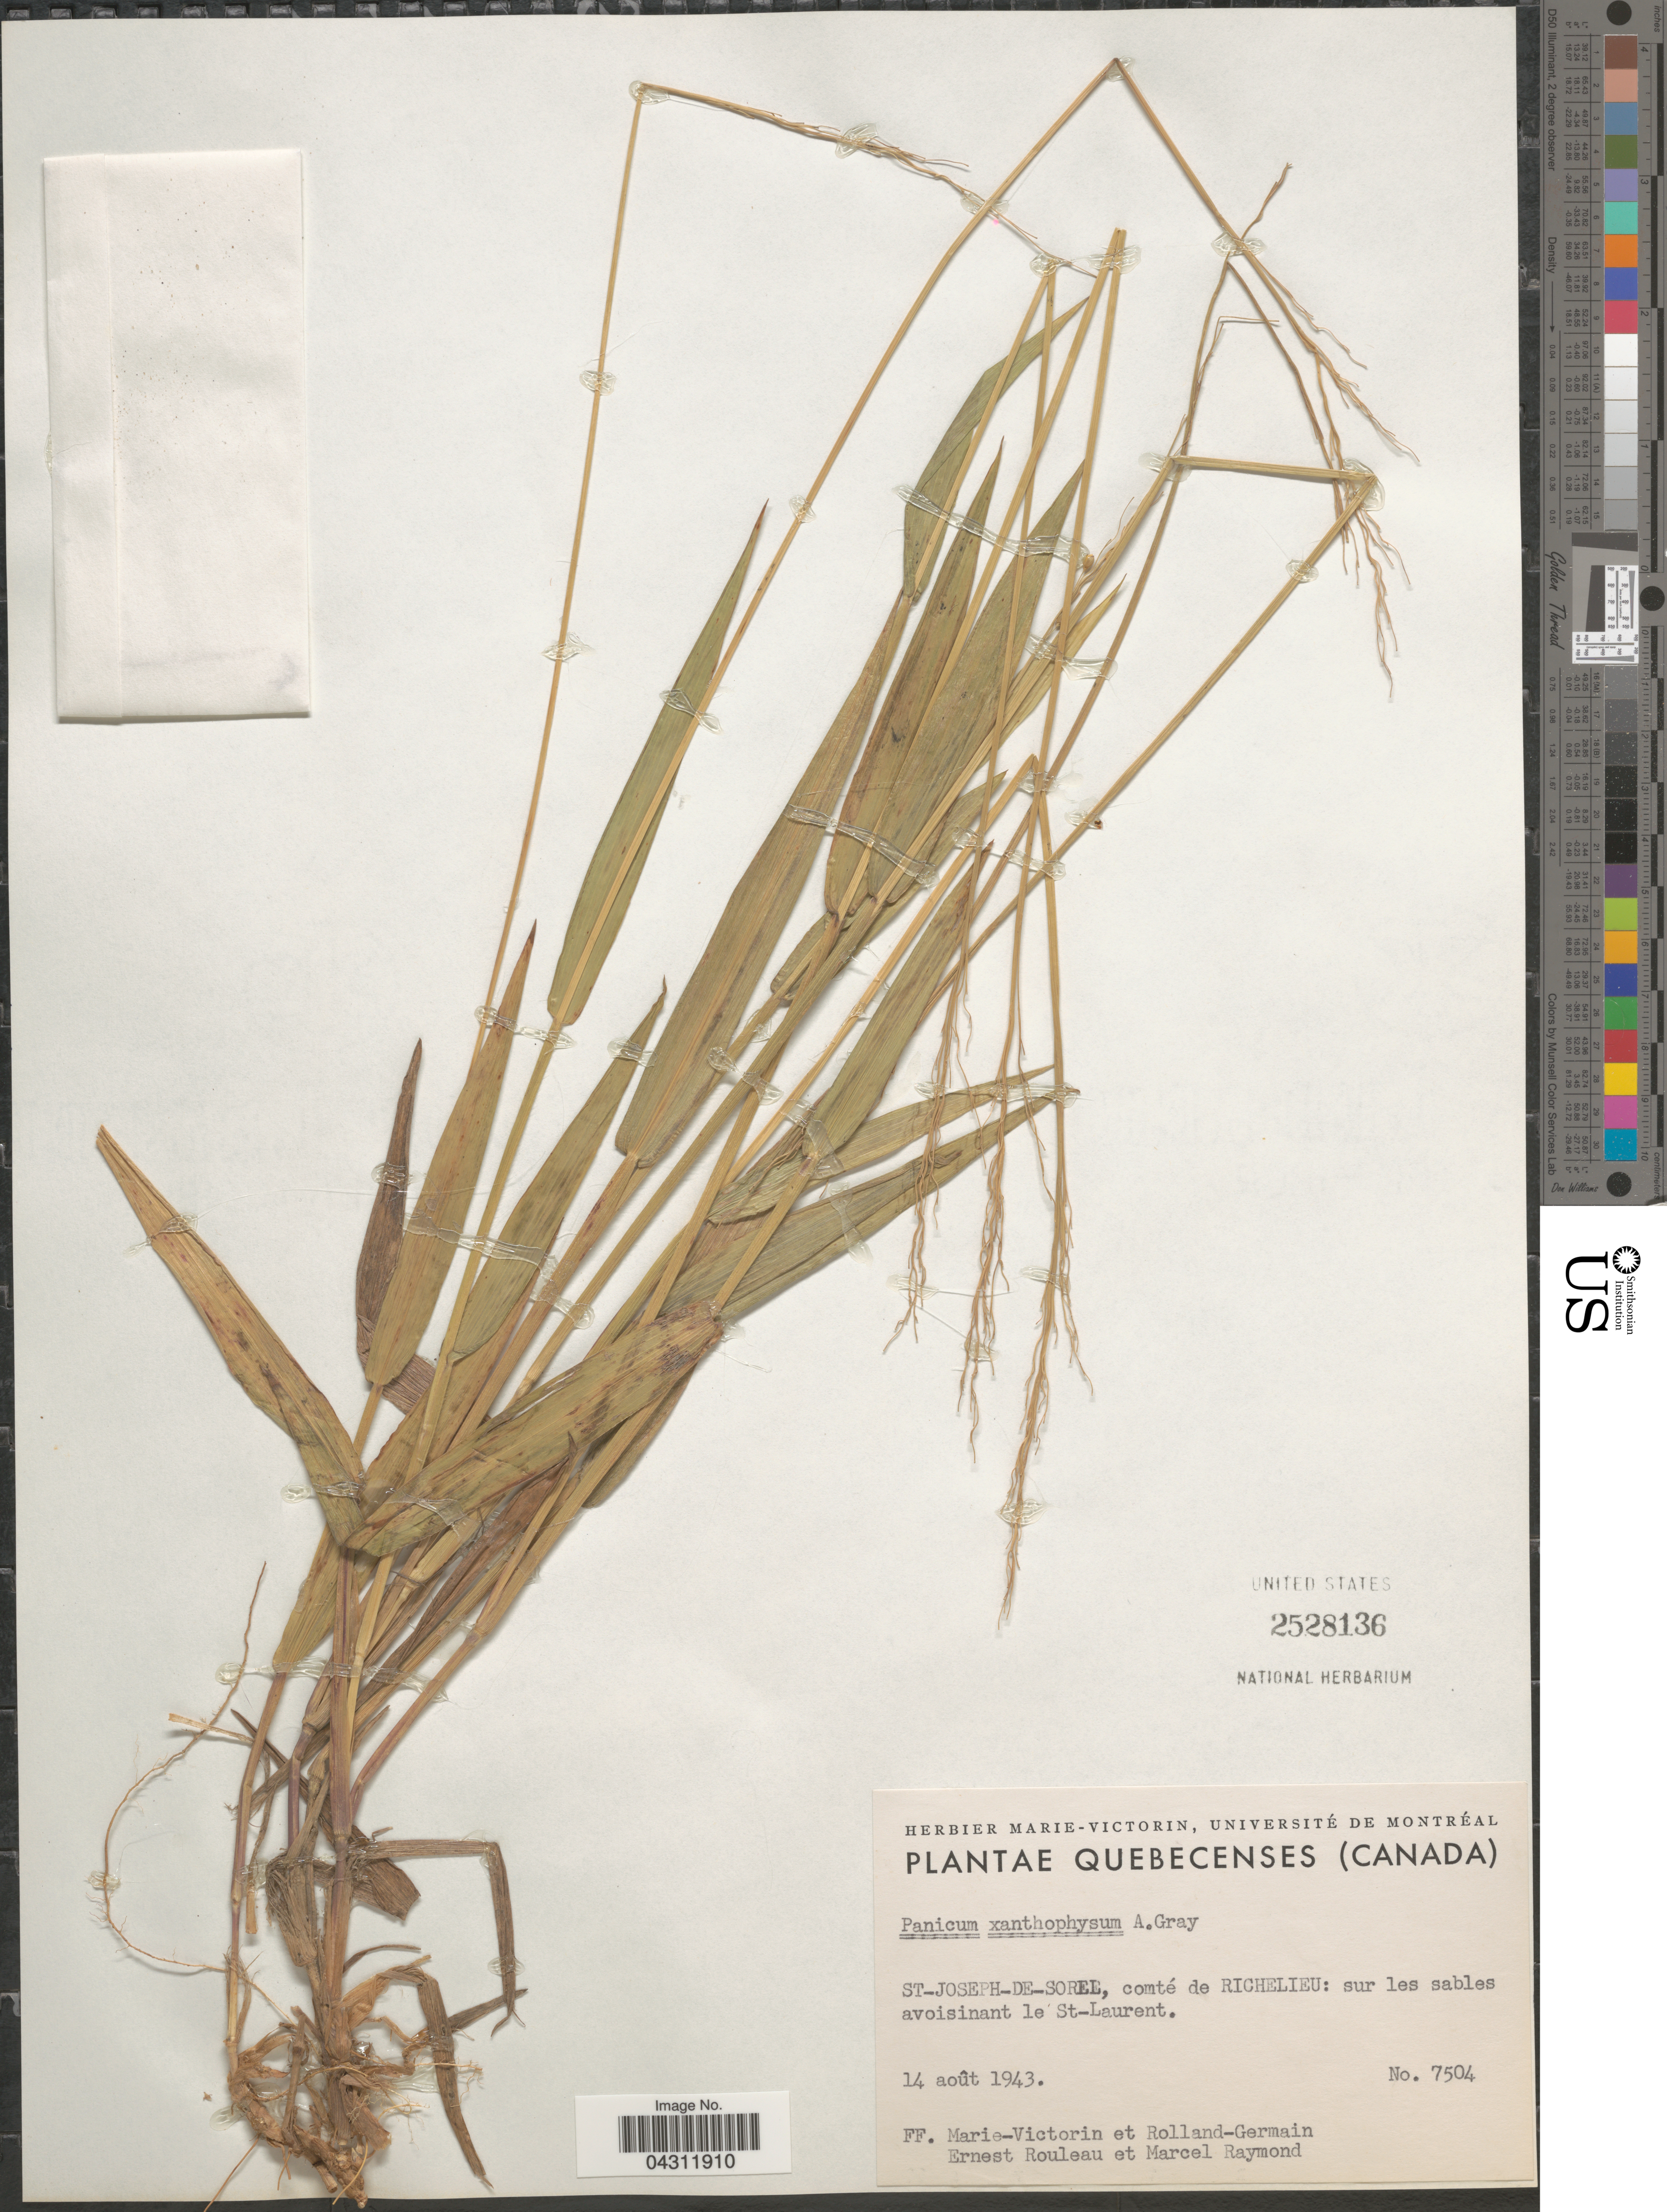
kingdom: Plantae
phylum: Tracheophyta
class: Liliopsida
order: Poales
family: Poaceae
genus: Dichanthelium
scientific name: Dichanthelium xanthophysum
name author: (A. Gray) Freckmann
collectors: F. Marie-Victorin, Rolland-Germain, J. Rouleau & M. Raymond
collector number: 7504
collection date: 1943-08-14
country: Canada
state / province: Quebec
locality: St-Joseph-de-Soree, comté de Richelieu: sur les sables avoisinant le St-Laurent.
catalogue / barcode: US 2528136